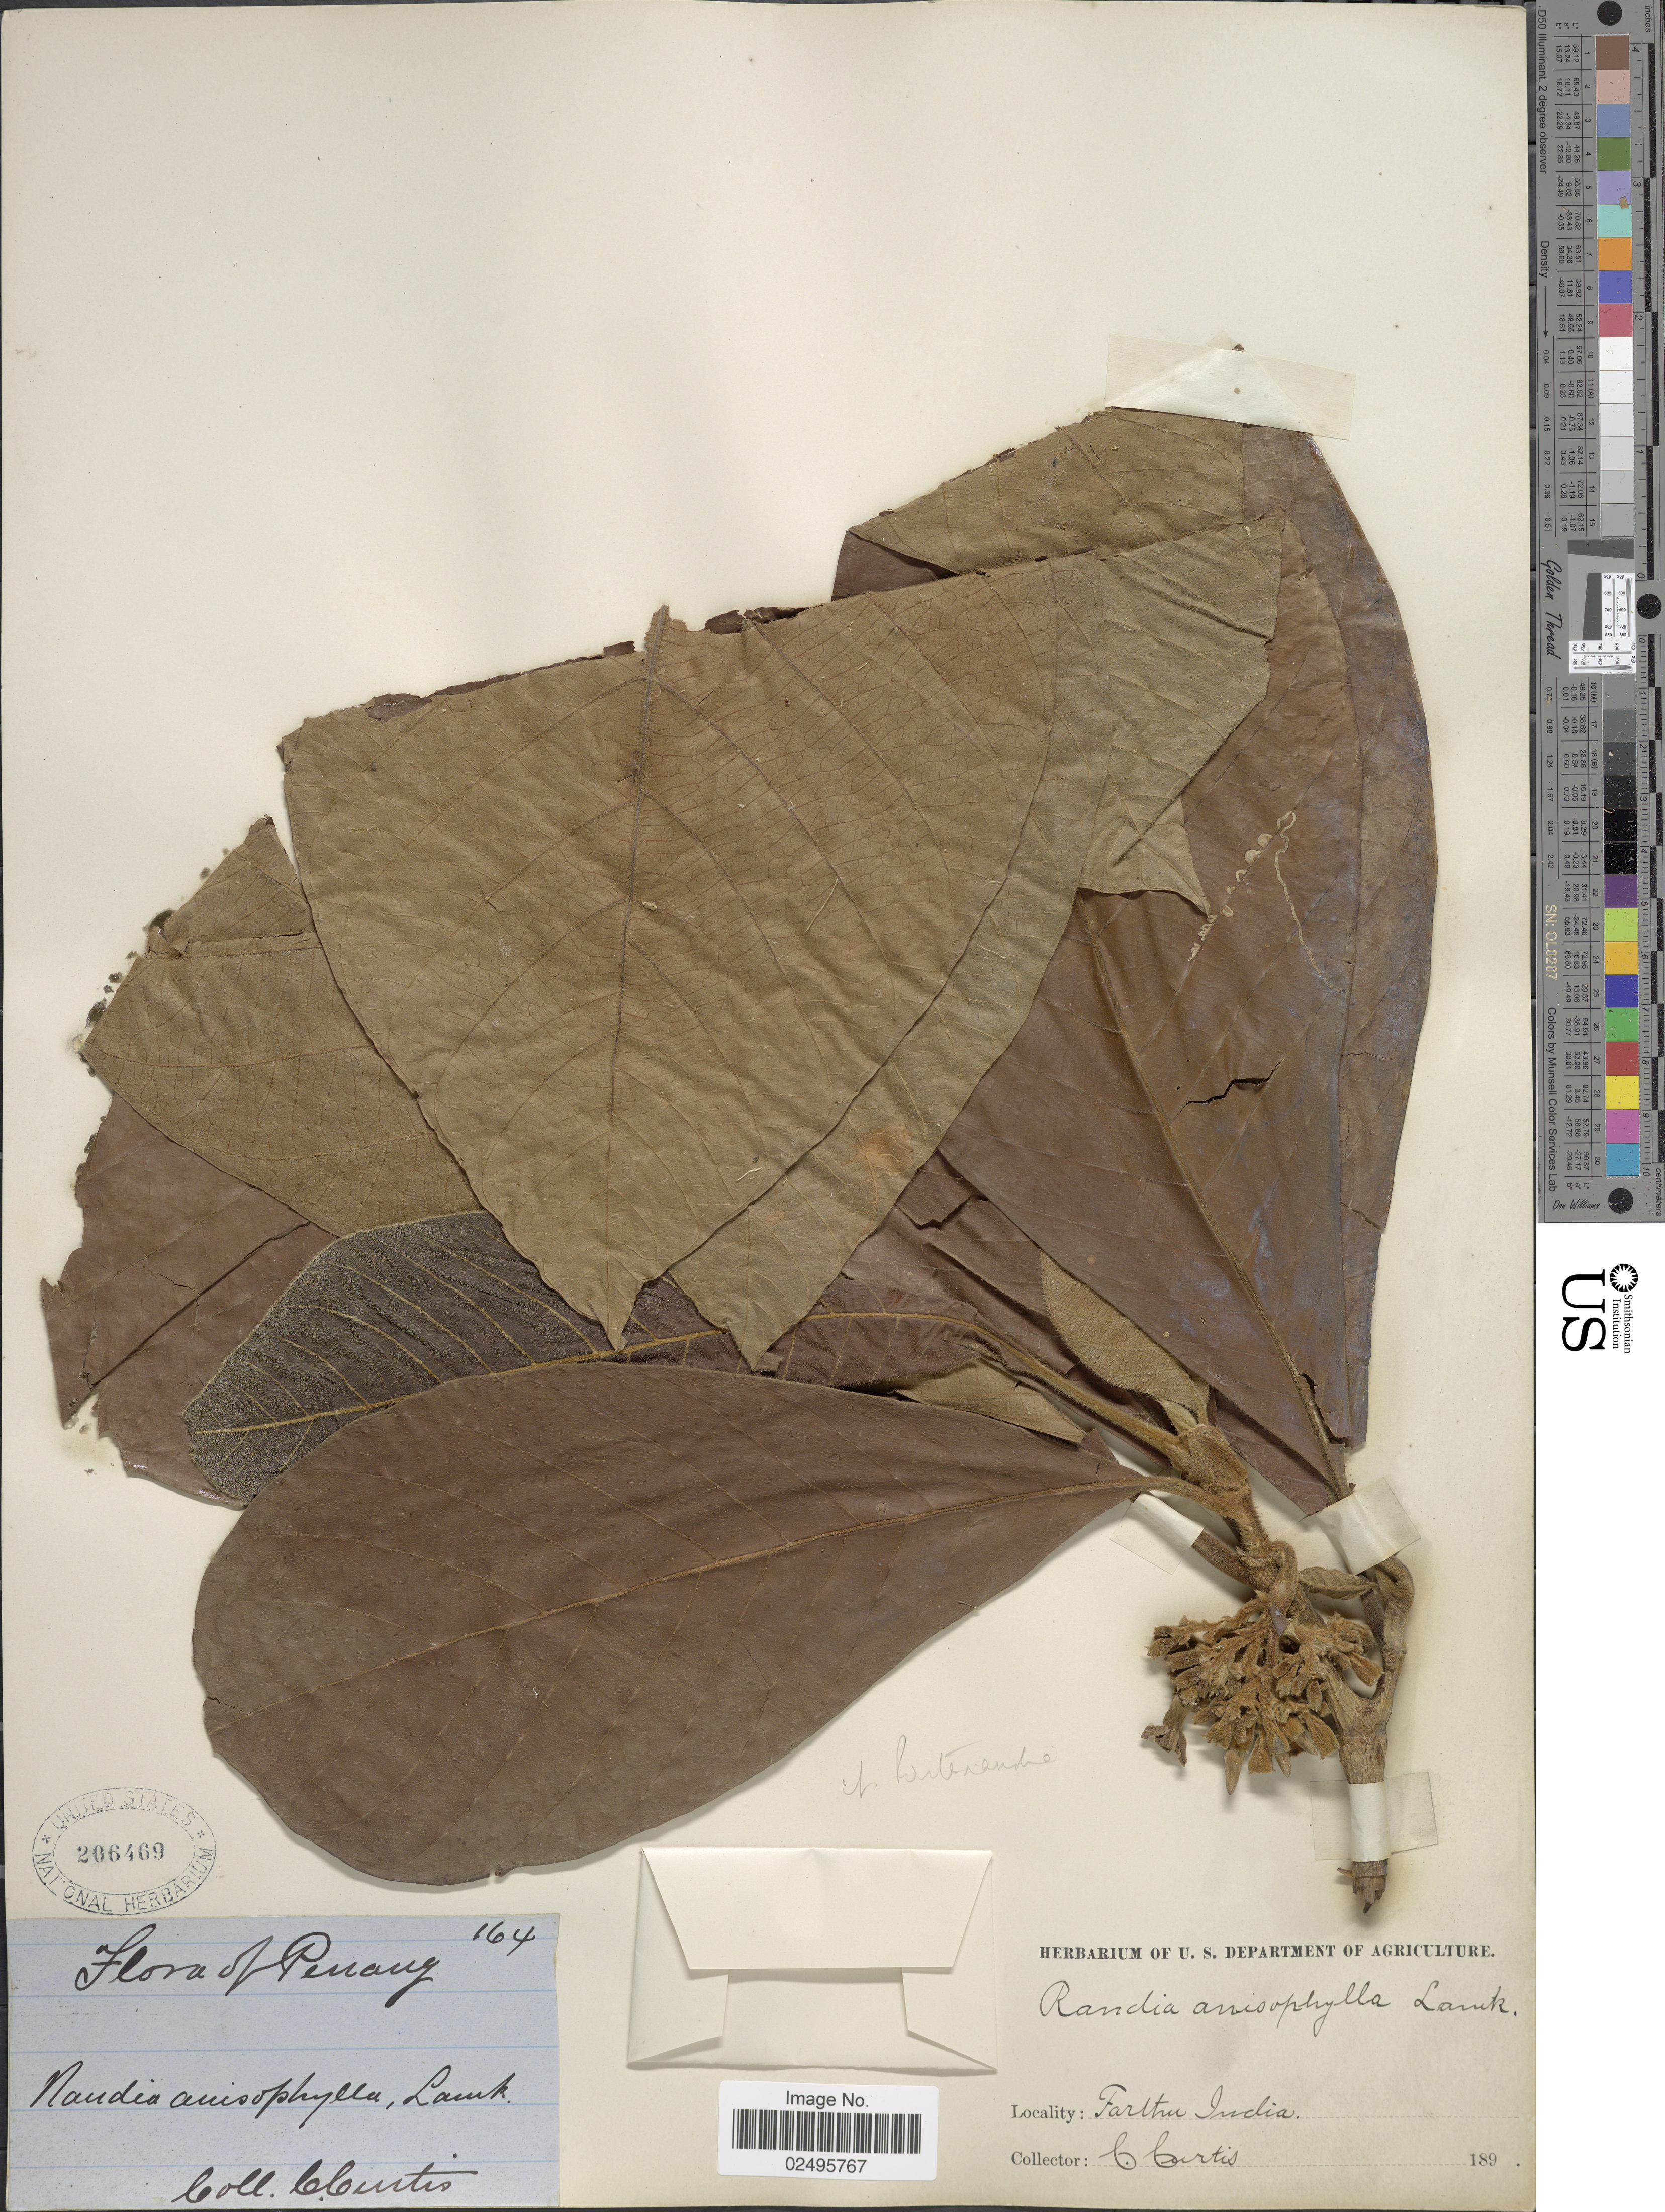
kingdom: Plantae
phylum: Tracheophyta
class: Magnoliopsida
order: Gentianales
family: Rubiaceae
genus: Porterandia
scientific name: Porterandia anisophylla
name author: (Jack ex Roxb.) Ridl.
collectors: C. Curtis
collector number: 164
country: Malaysia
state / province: Pinang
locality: Farther India, Penang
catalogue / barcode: US 206469